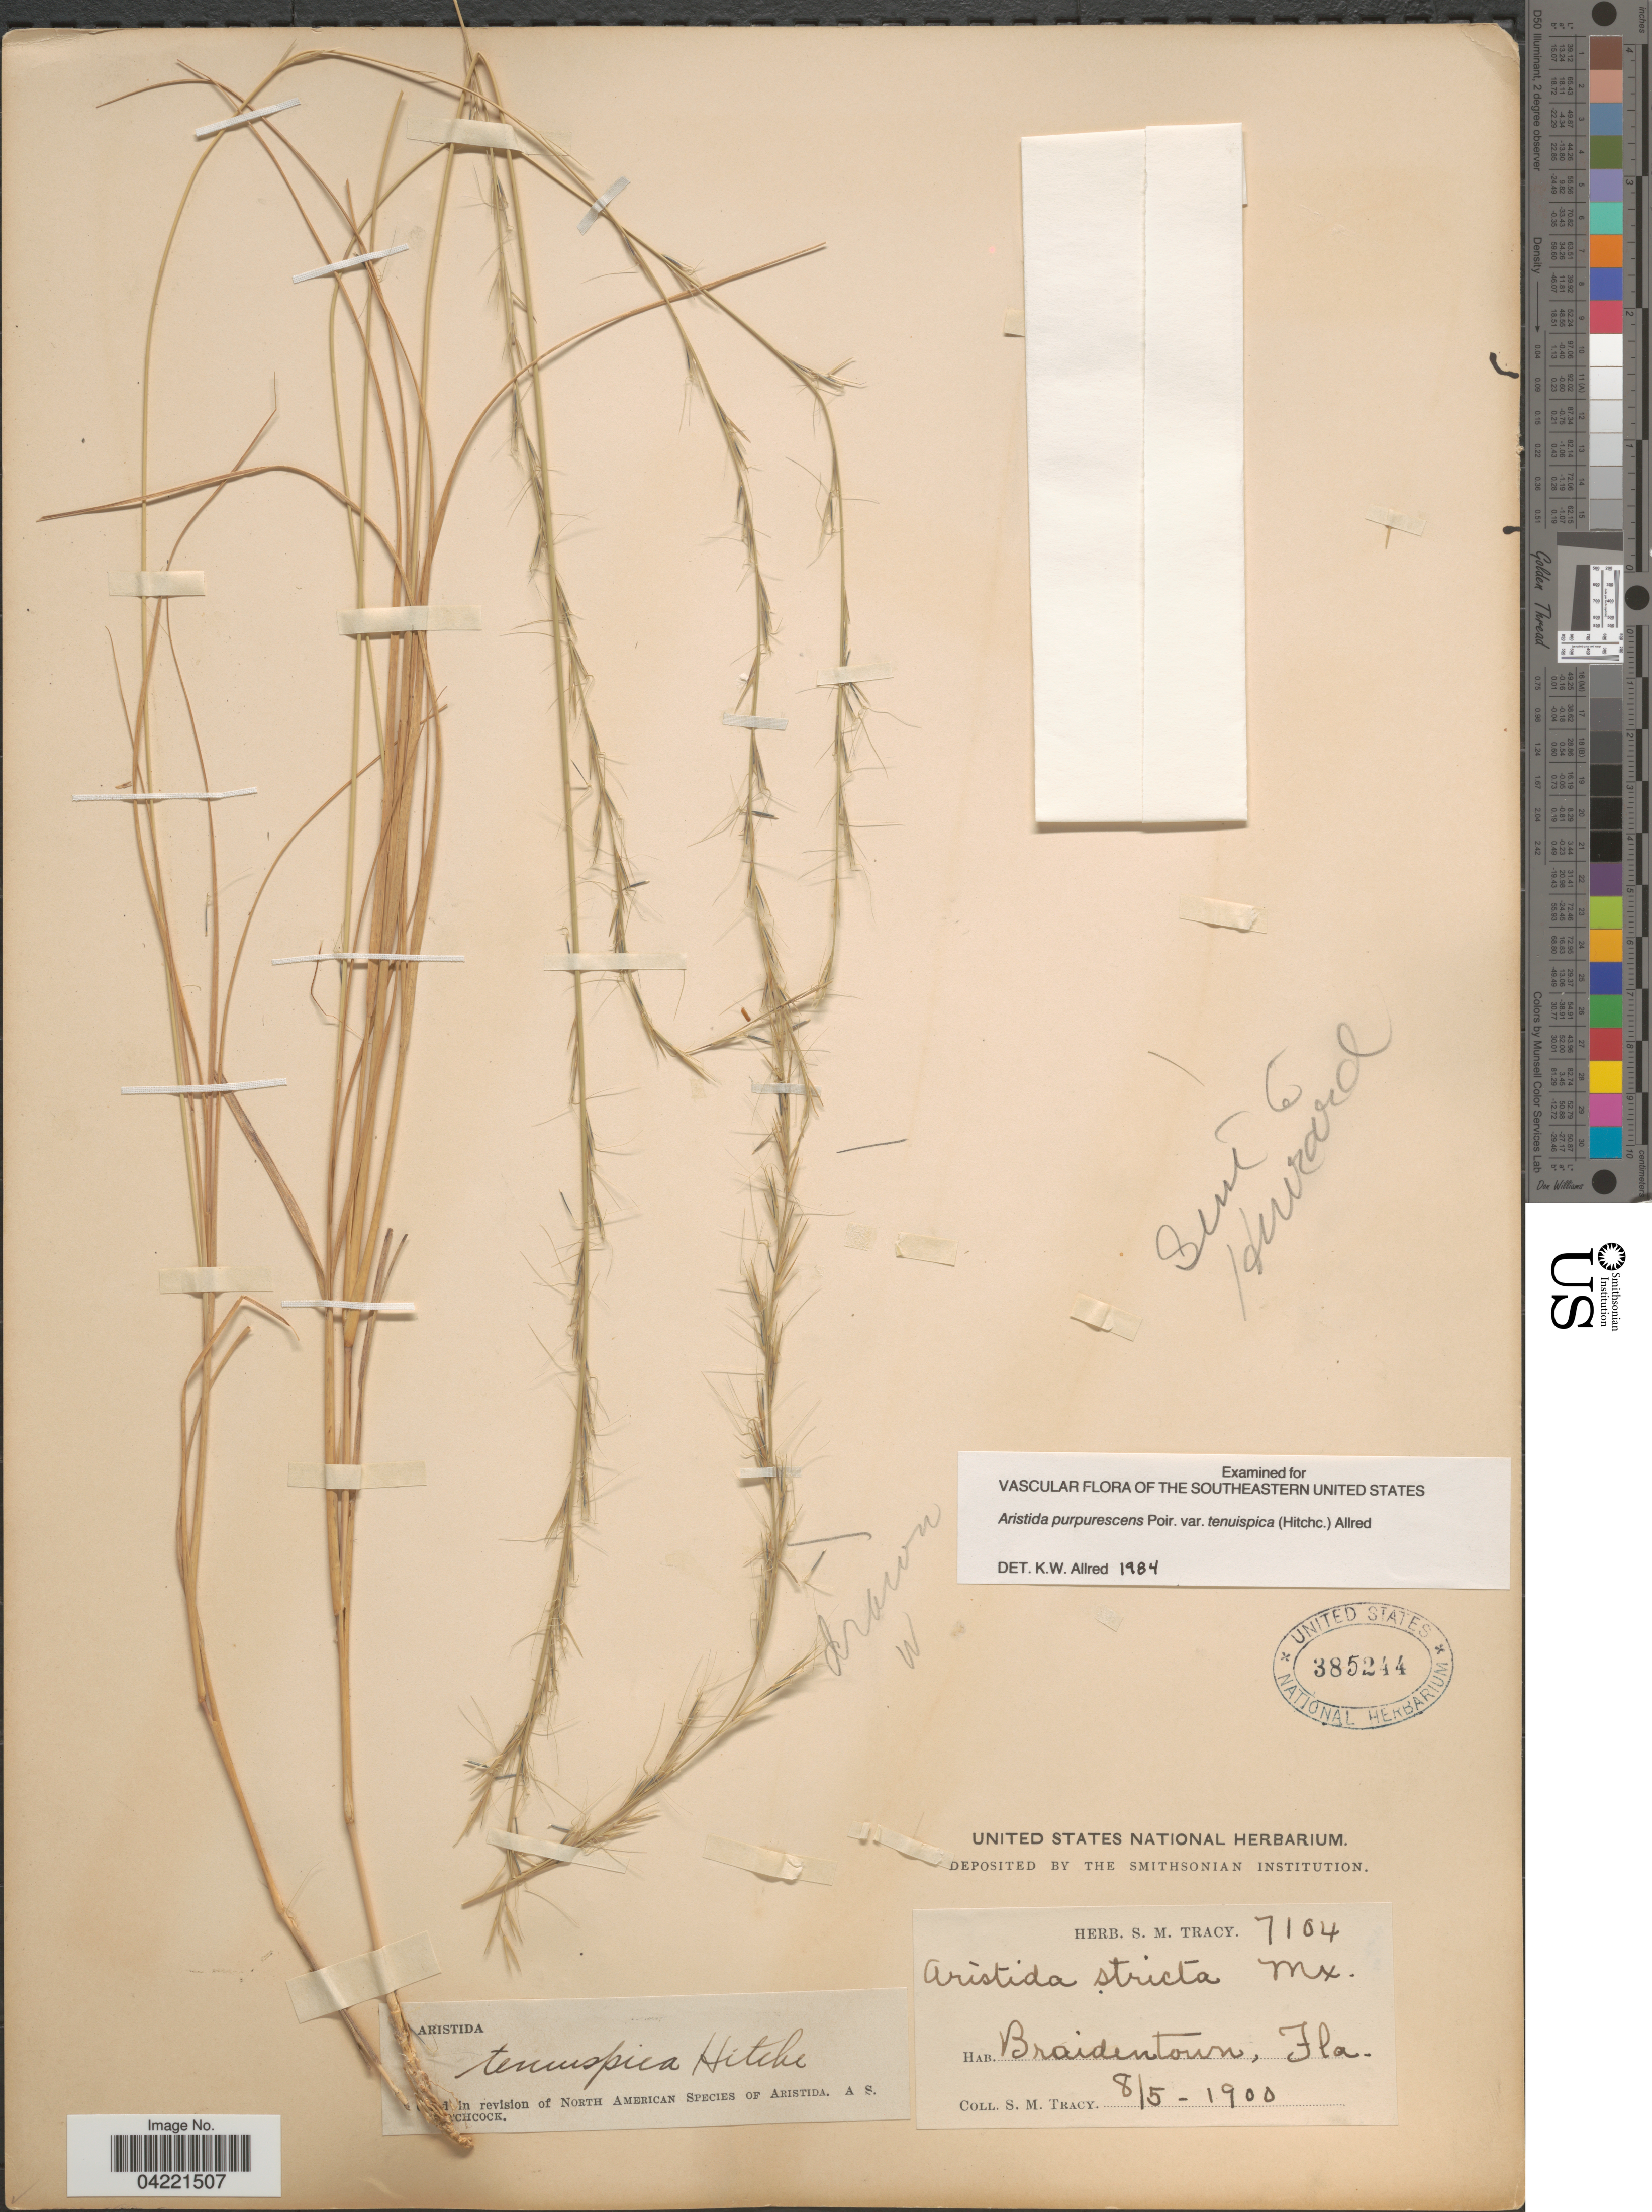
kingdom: Plantae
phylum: Tracheophyta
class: Liliopsida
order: Poales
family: Poaceae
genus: Aristida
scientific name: Aristida purpurascens var. tenuispica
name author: (Hitchc.) Allred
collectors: S. M. Tracy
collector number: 7104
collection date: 1900-08-05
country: United States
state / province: Florida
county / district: Manatee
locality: Braidentown (present day: Bradenton)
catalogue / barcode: US 385244